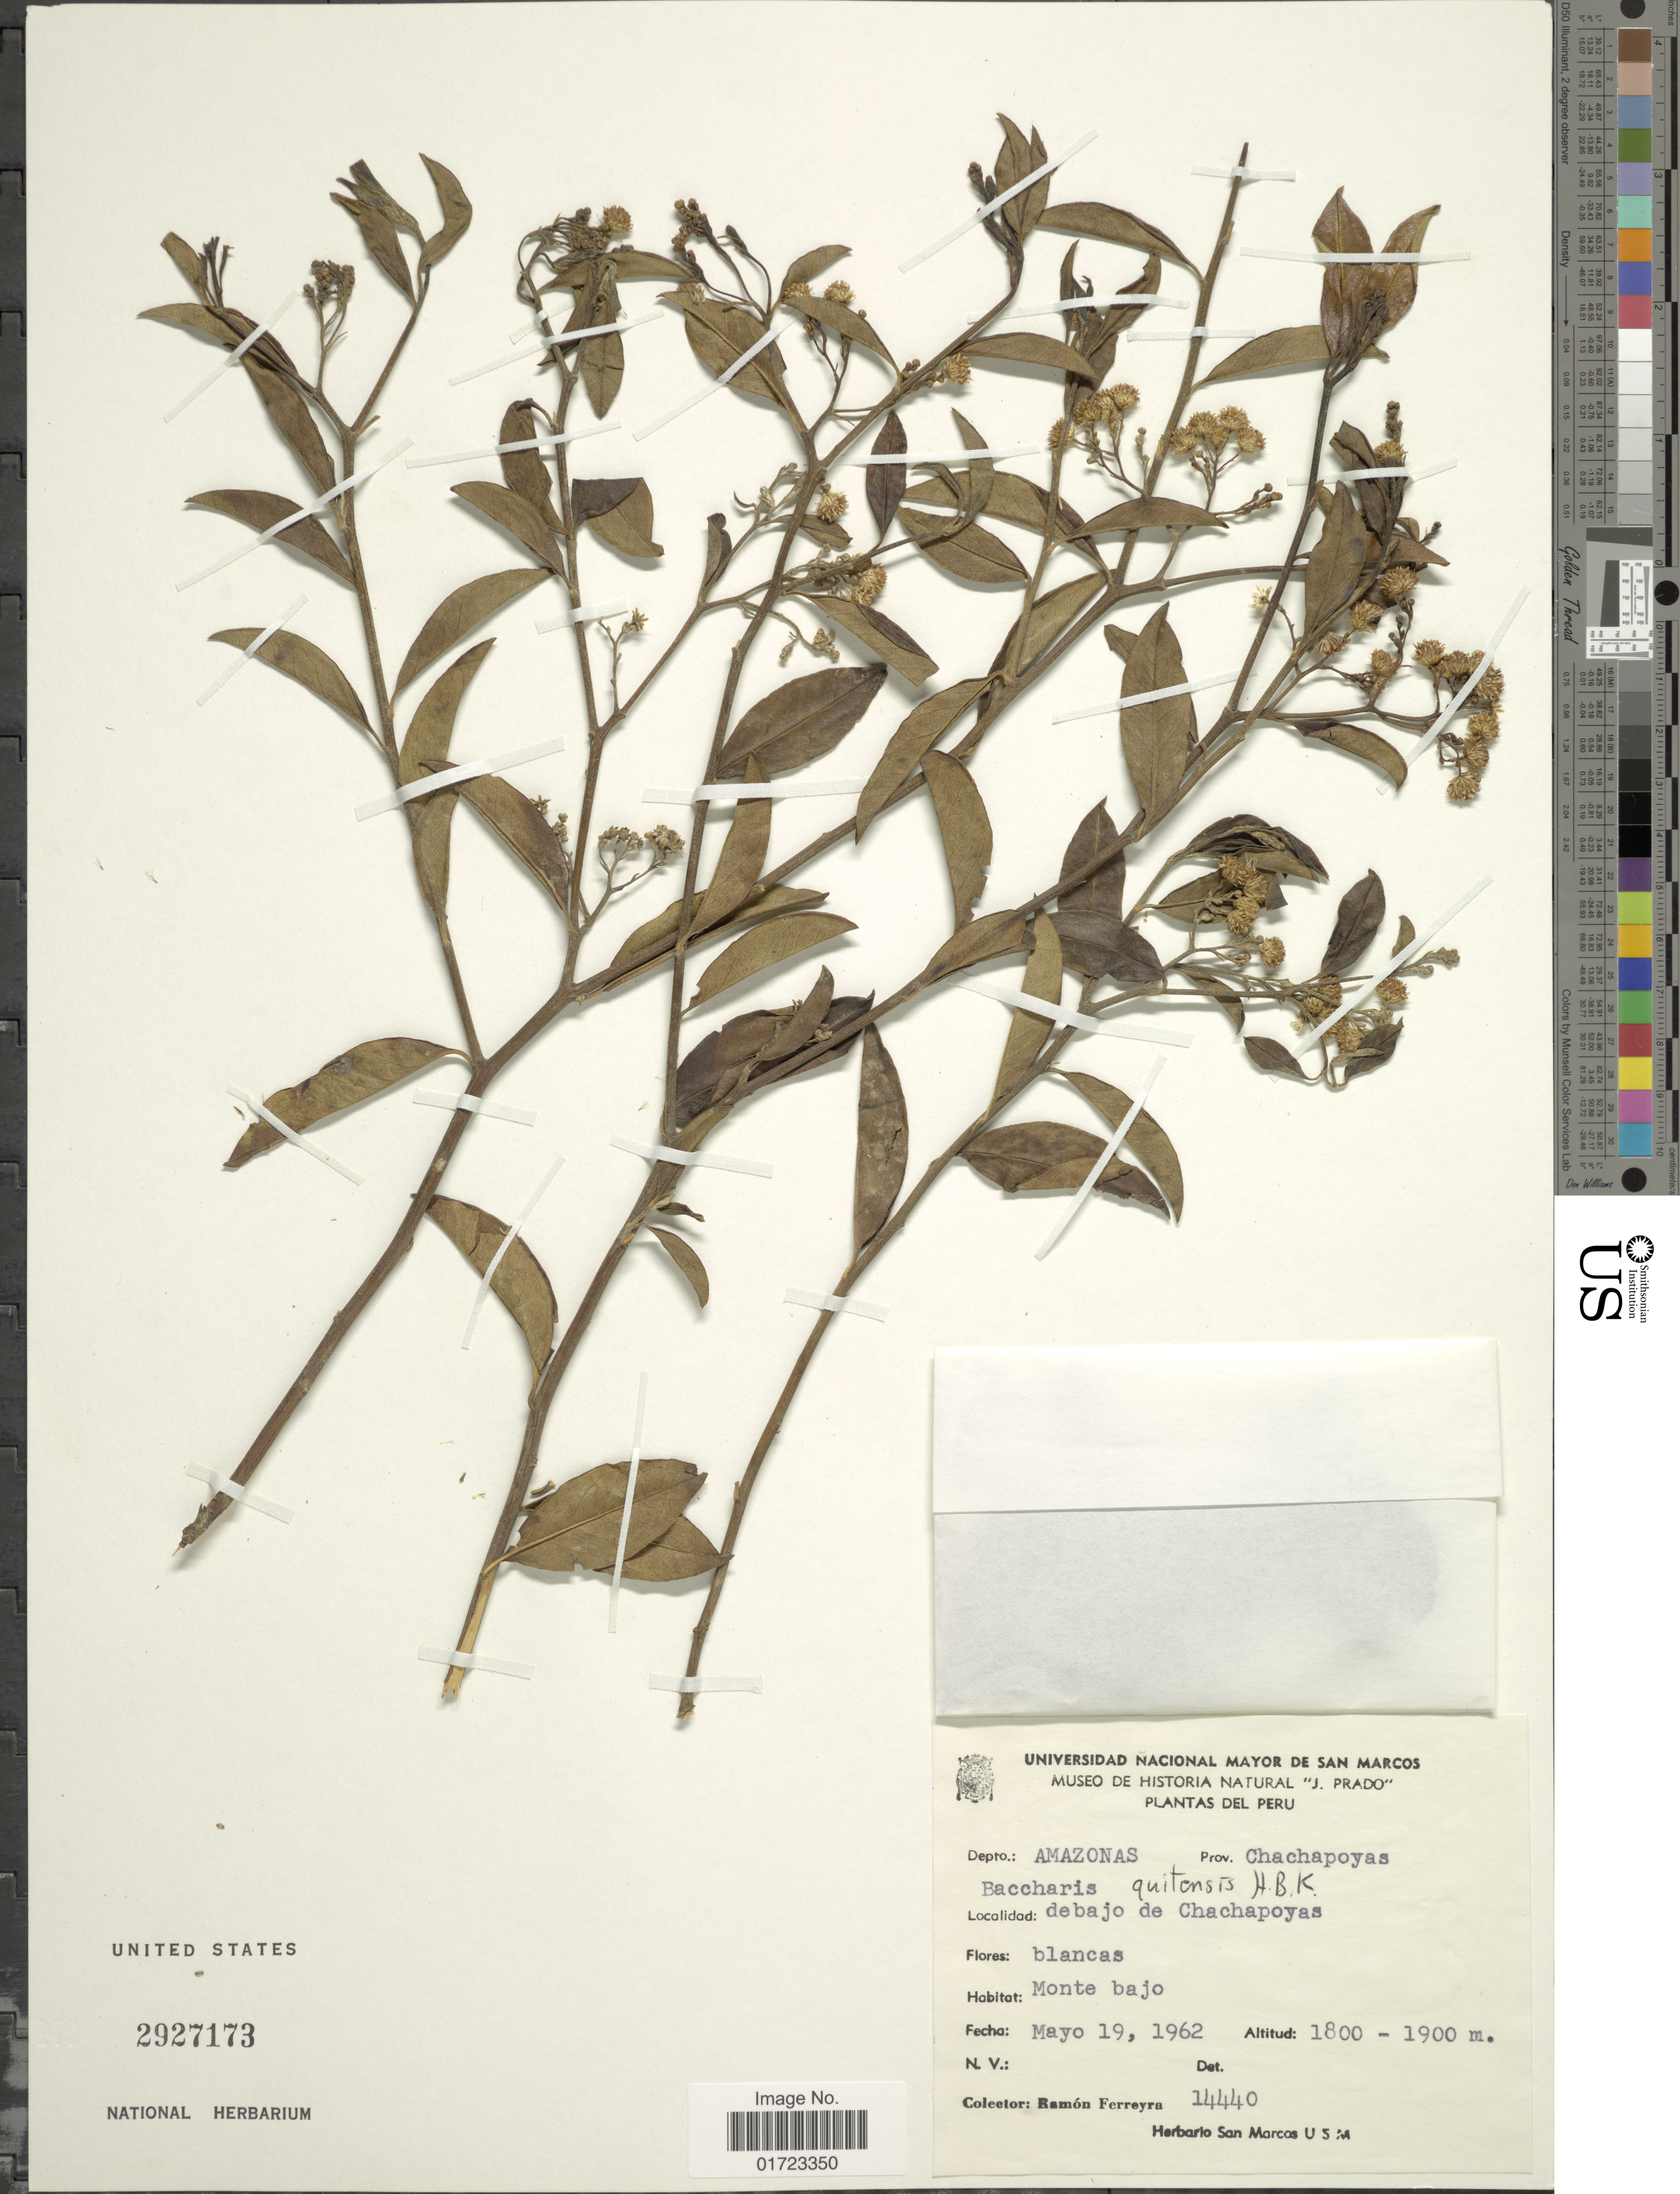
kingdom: Plantae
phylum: Tracheophyta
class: Magnoliopsida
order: Asterales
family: Asteraceae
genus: Baccharis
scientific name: Baccharis quitensis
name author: Kunth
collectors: R. A. Ferreyra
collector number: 14440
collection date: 1962-05-19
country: Peru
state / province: Amazonas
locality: Depto.:Amazonas, Prov. Chachapoyas, Debajo de Chachapoyas.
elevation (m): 1800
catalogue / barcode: US 2927173